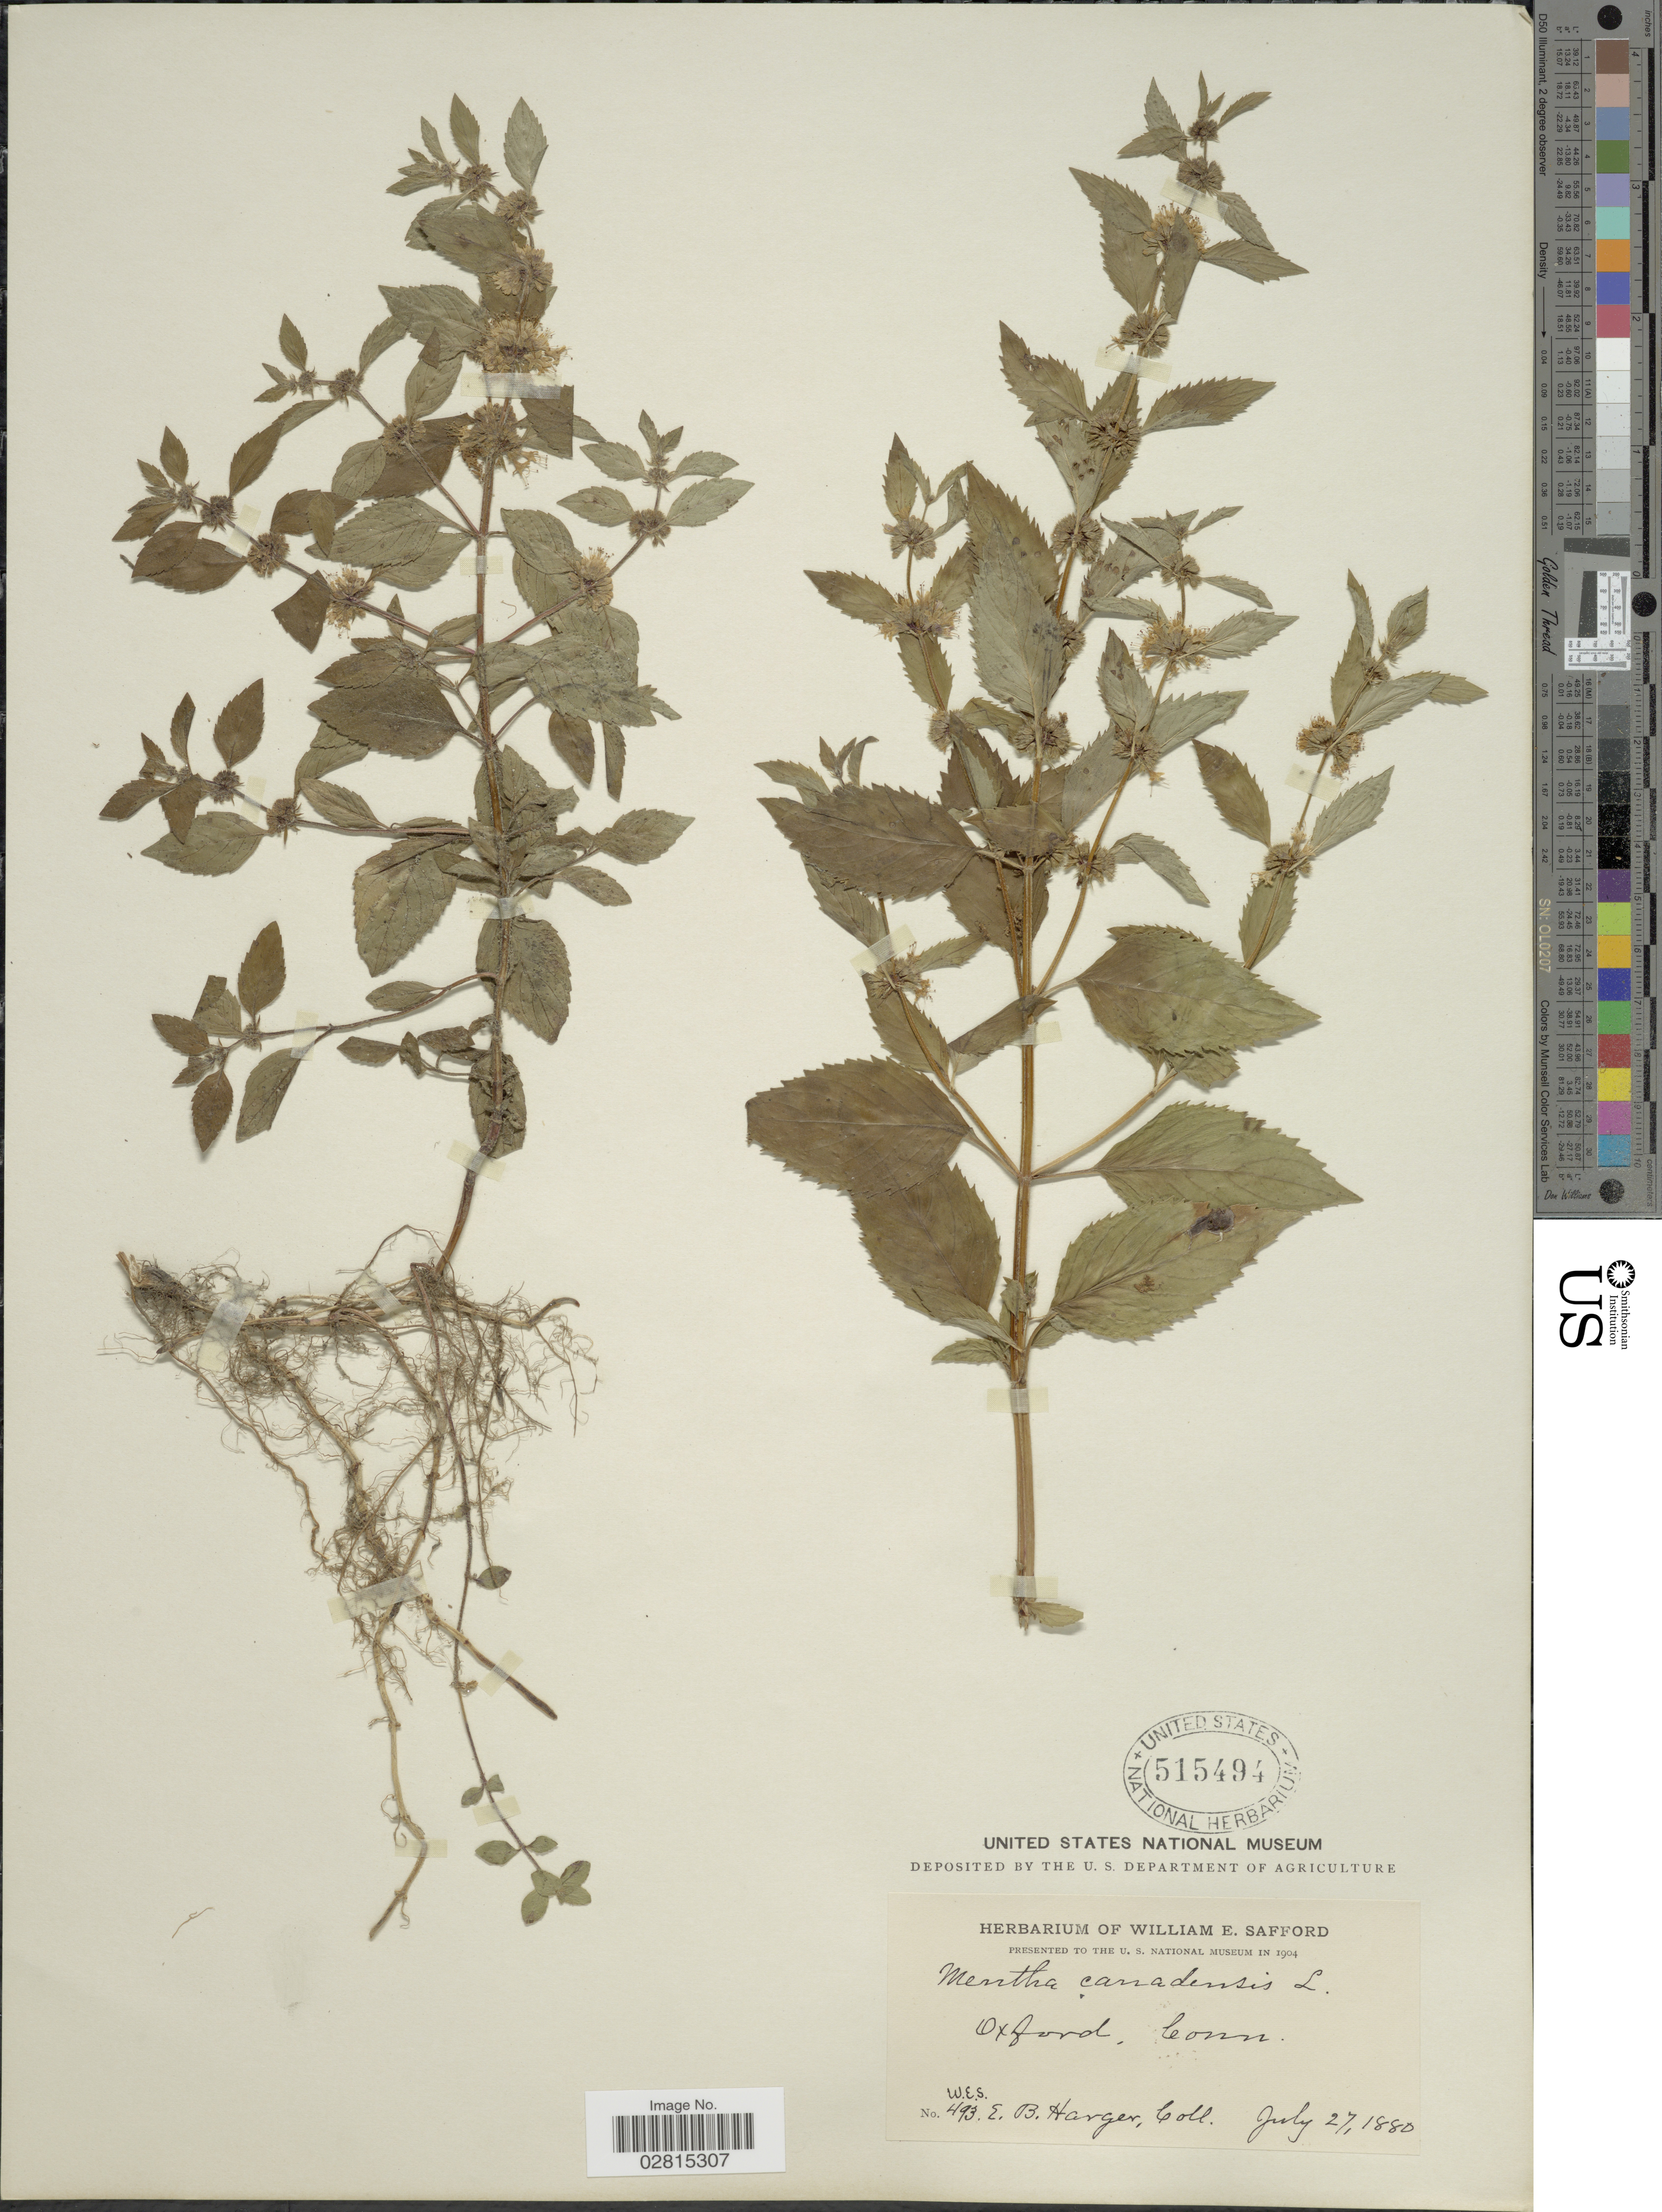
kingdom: Plantae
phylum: Tracheophyta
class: Magnoliopsida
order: Lamiales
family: Lamiaceae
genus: Mentha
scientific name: Mentha canadensis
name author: L.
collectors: E. B. Harger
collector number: W.E.S. 493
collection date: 1880-07-27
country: United States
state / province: Connecticut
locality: Oxford.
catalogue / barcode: US 515494